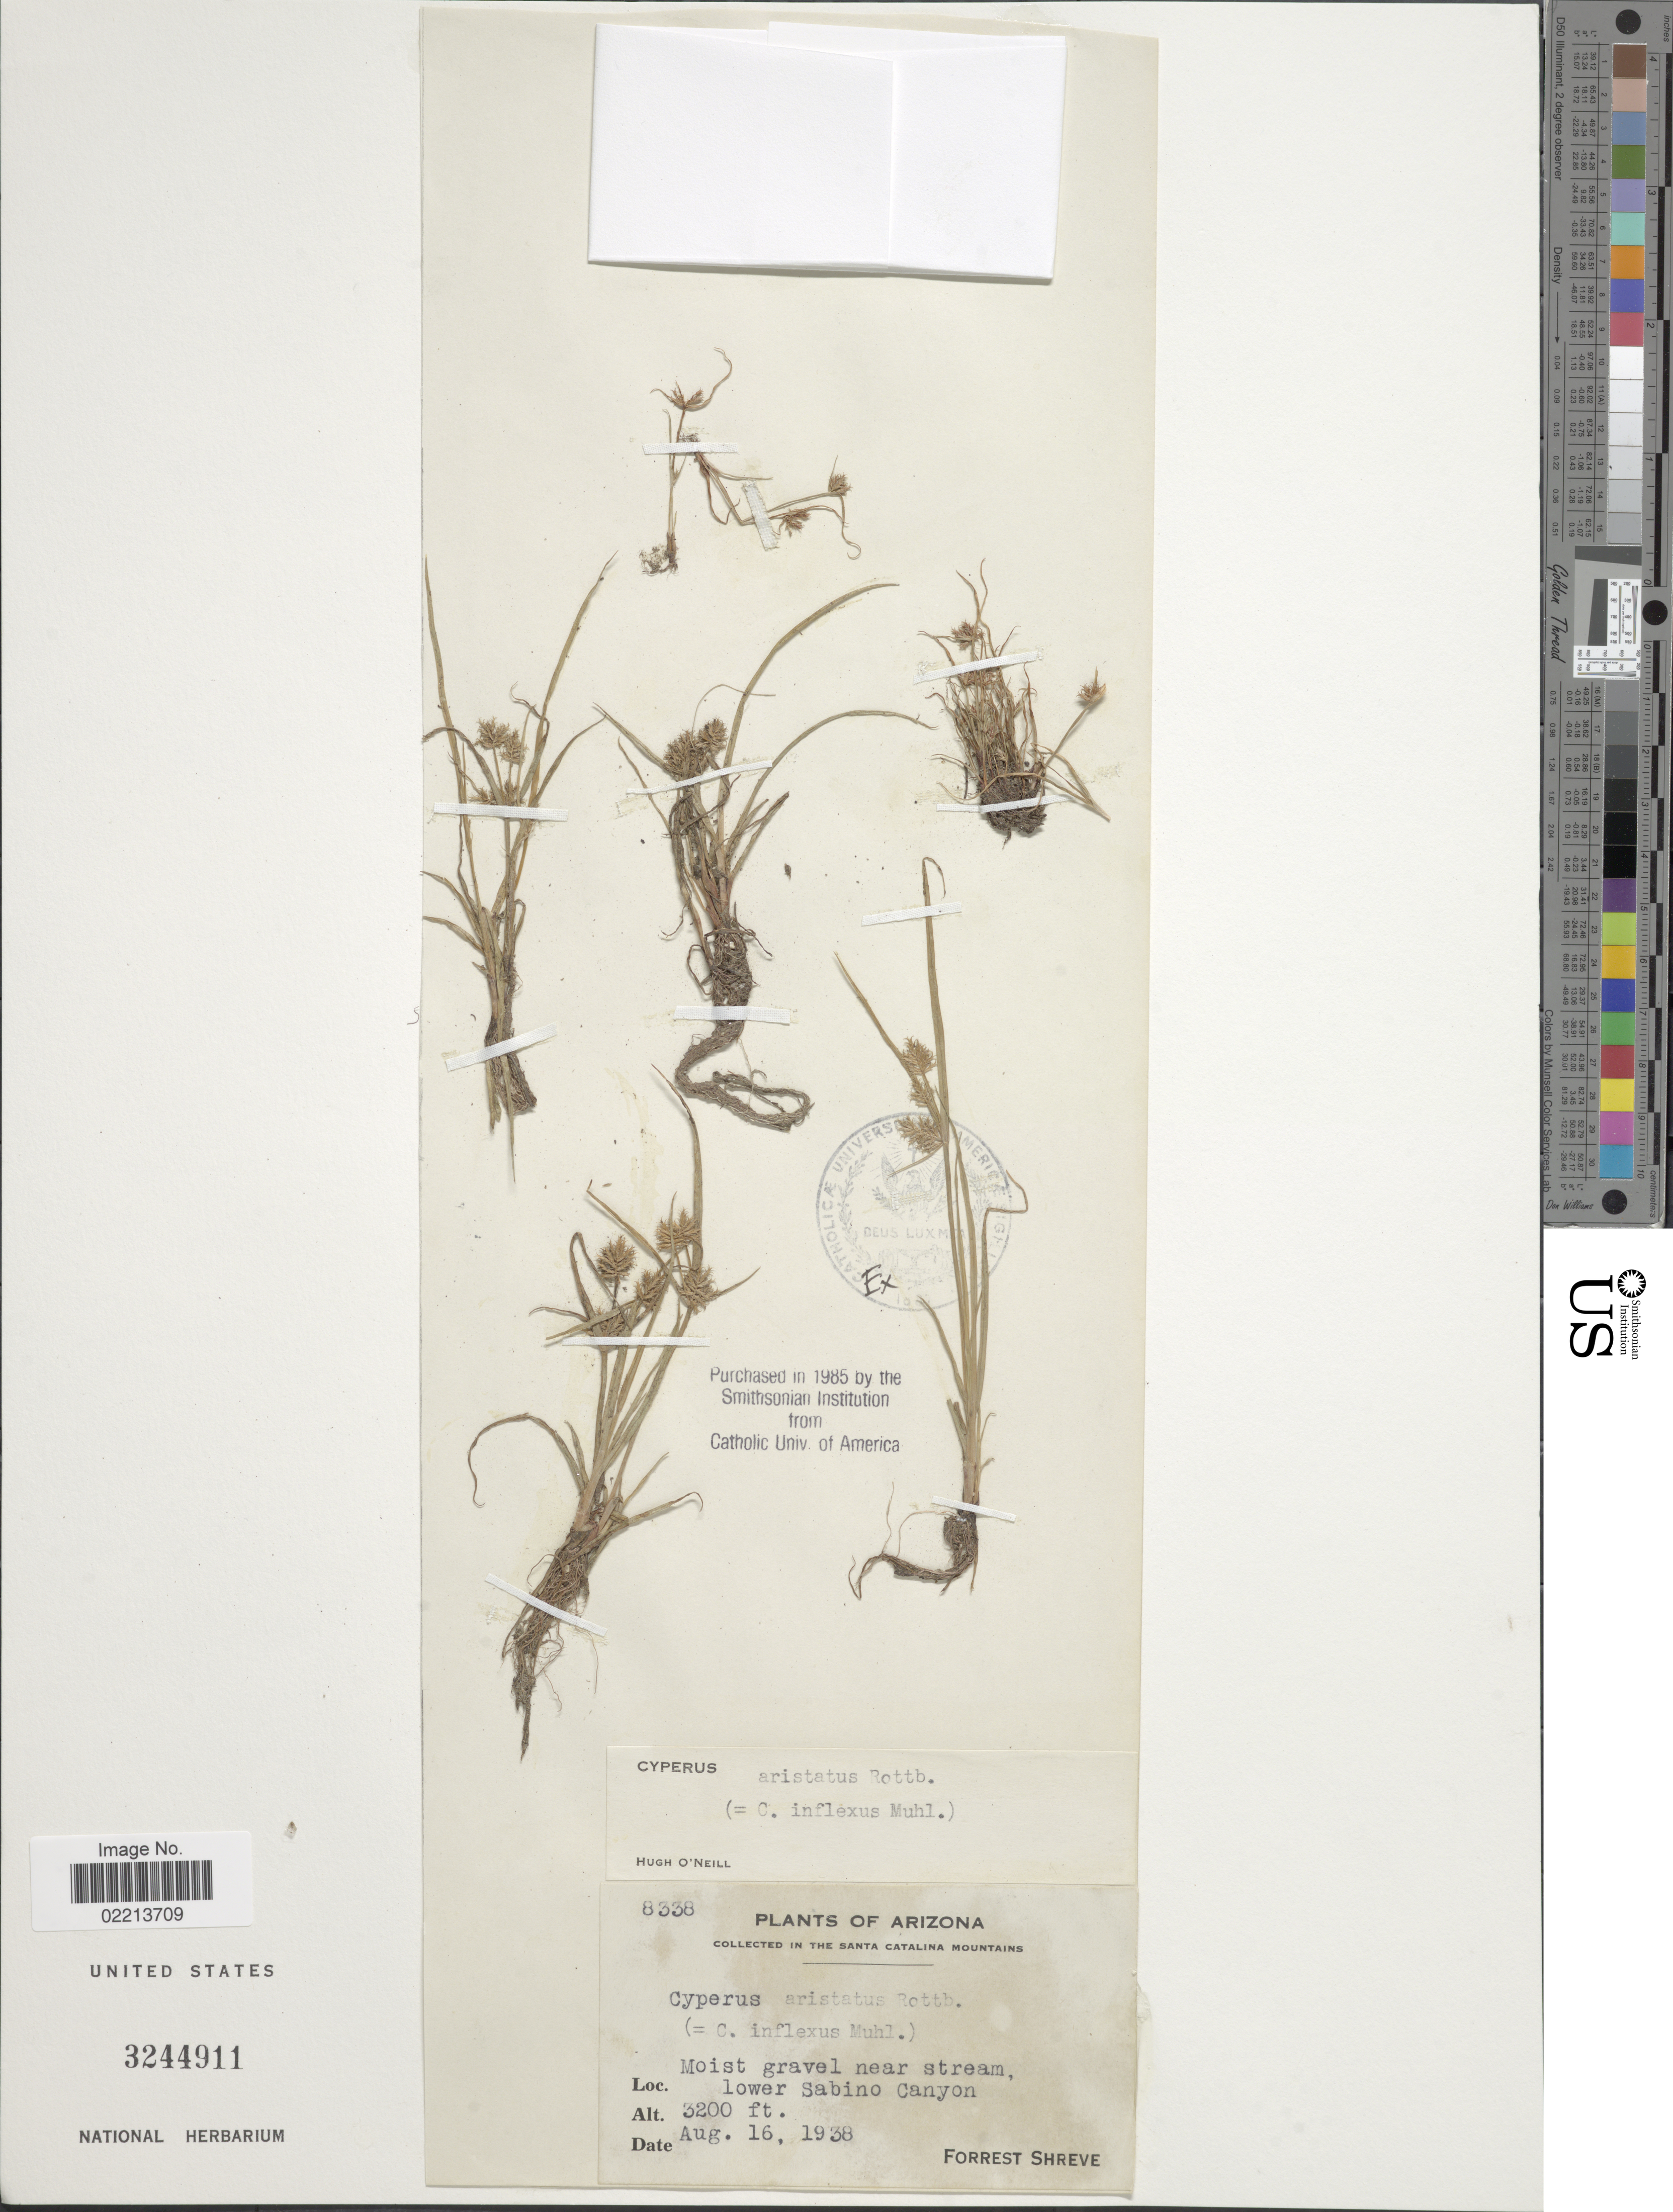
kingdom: Plantae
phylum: Tracheophyta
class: Liliopsida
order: Poales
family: Cyperaceae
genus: Cyperus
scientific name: Cyperus squarrosus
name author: L.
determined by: Strong, Mark T., (BOT), Smithsonian Institution - National Museum of Natural History (UNITED STATES)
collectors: F. Shreve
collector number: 8338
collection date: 1938-08-16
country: United States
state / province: Arizona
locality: Moist gravel near stream, lower Sabino Canyon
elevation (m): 975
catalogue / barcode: US 3244911